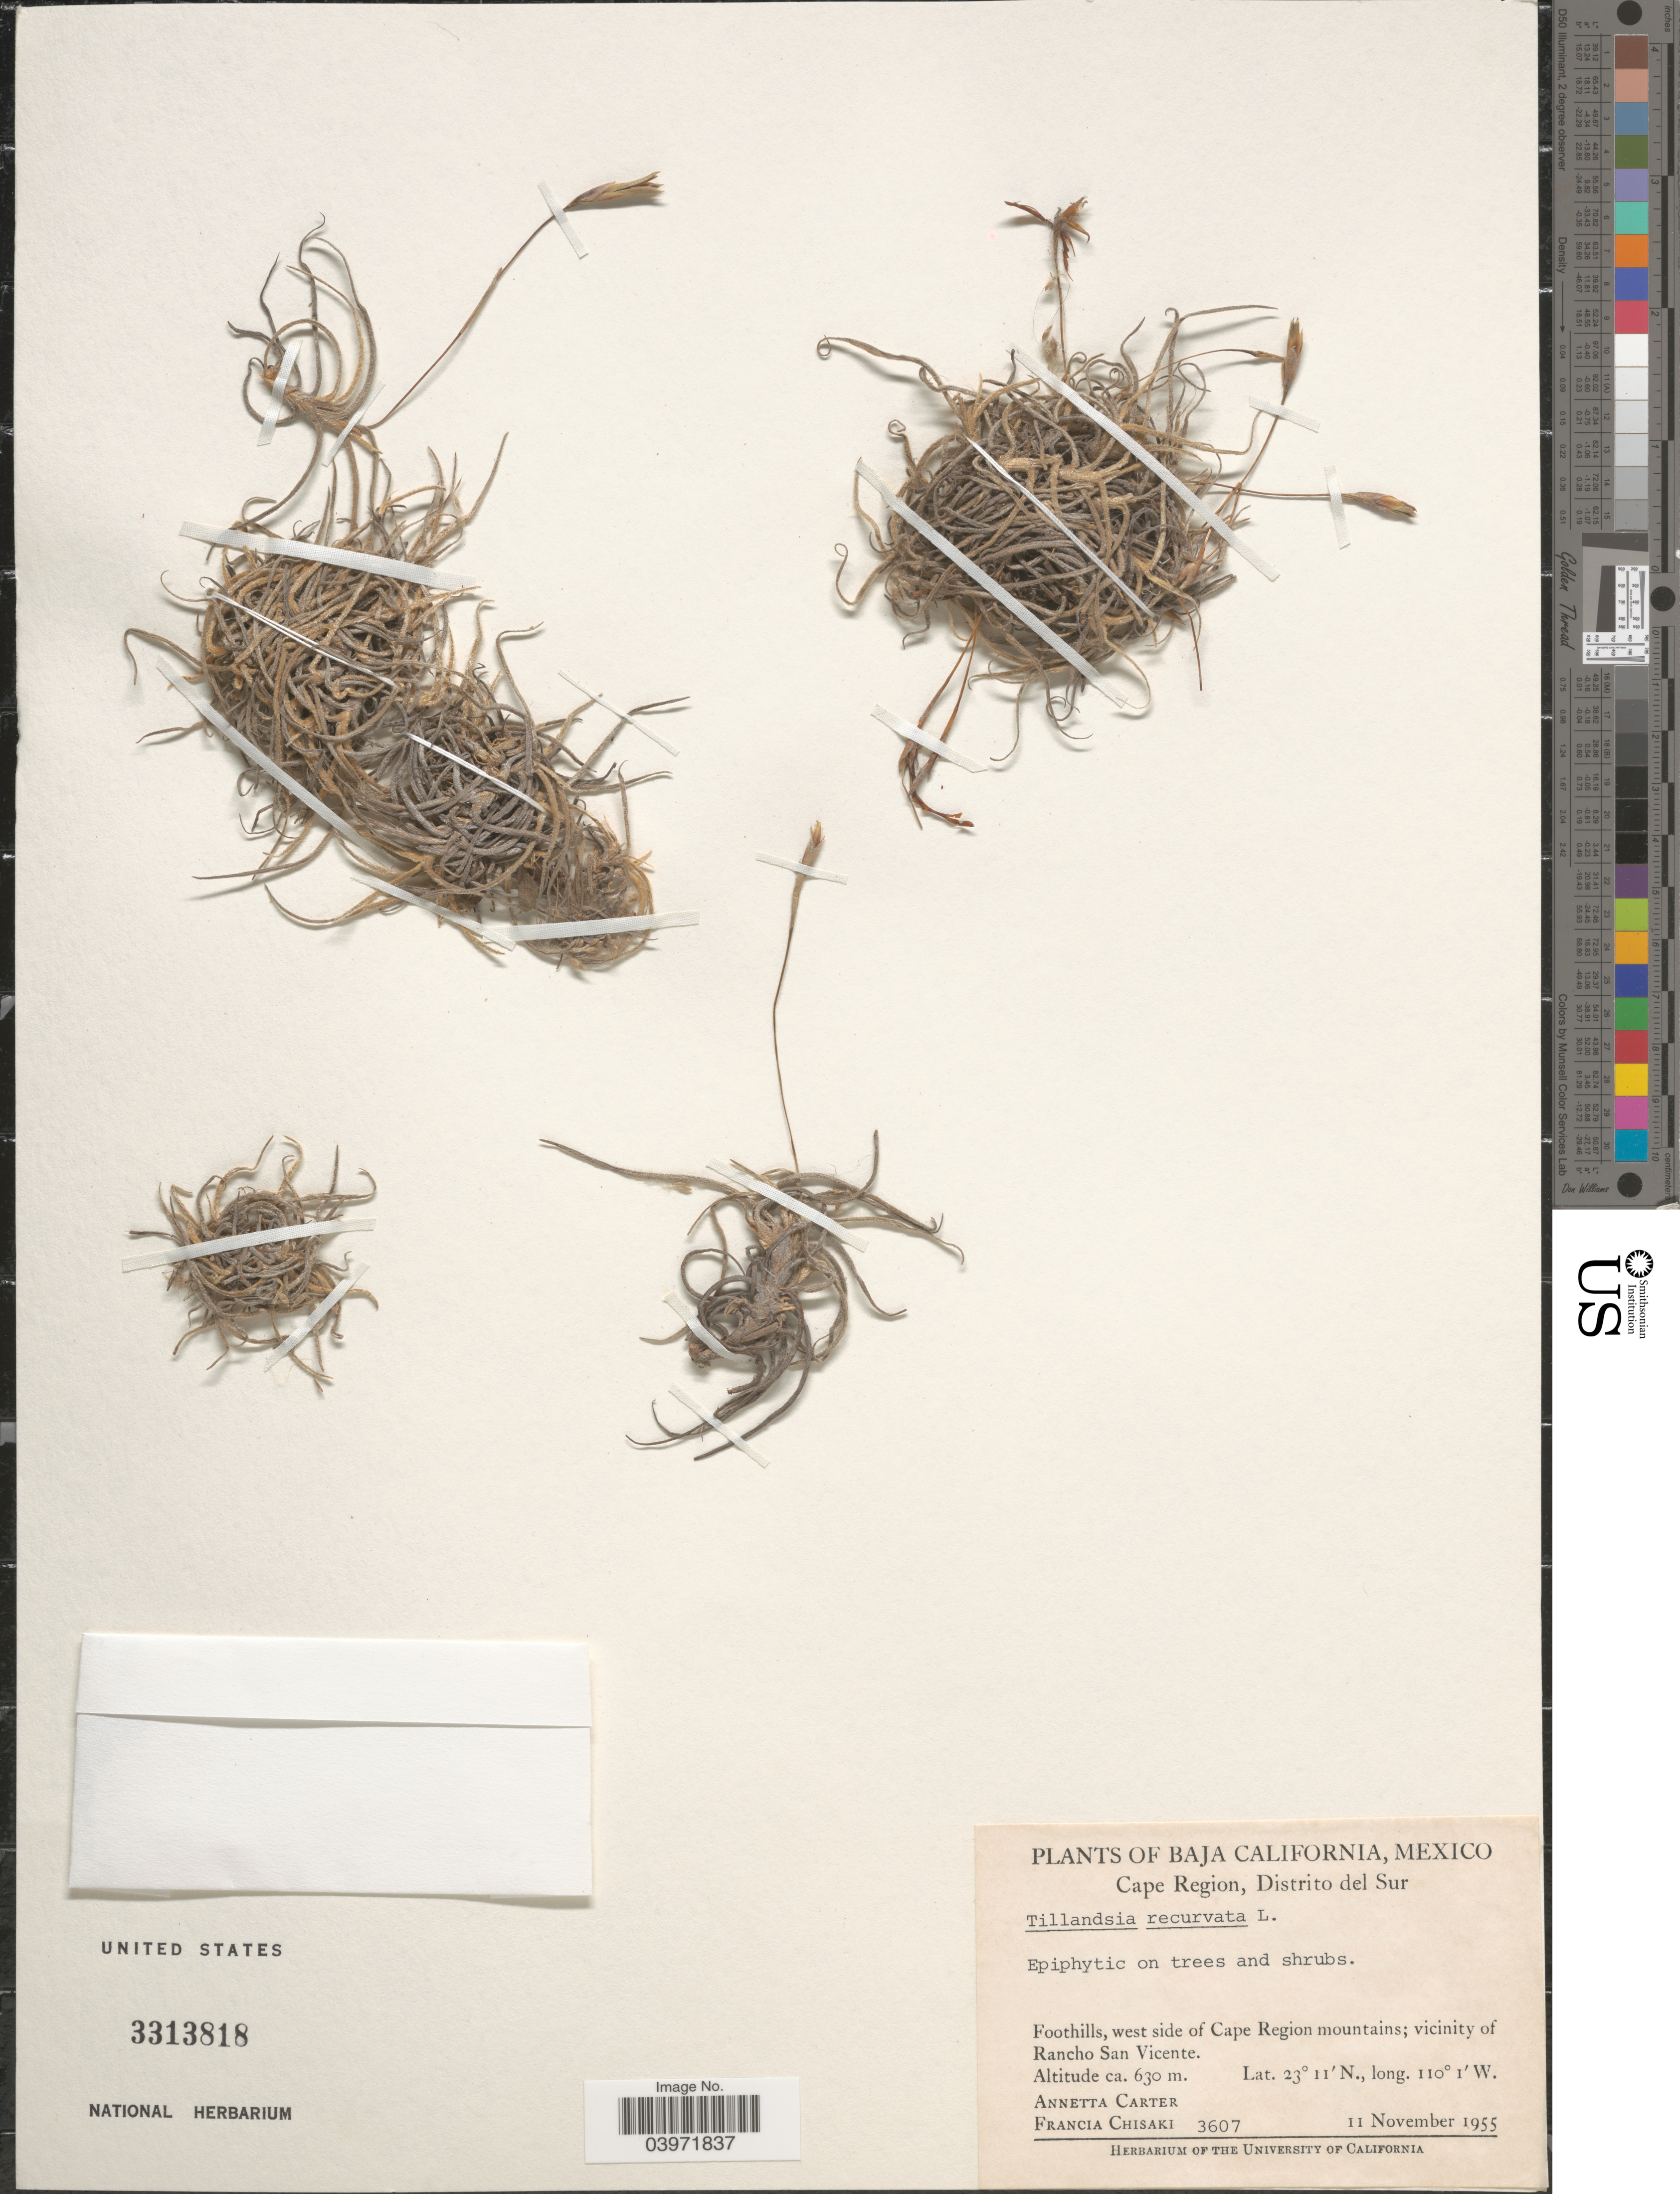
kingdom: Plantae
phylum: Tracheophyta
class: Liliopsida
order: Poales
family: Bromeliaceae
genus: Tillandsia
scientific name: Tillandsia recurvata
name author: L.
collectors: A. Carter & F. Chisaki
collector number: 3607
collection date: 1955-11-11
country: Mexico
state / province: Baja California Sur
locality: Cape Region, Distrito del Sur. Foothills, west side of Cape Region mountains; vicinity of Rancho San Vicente.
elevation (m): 630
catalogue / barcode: US 3313818